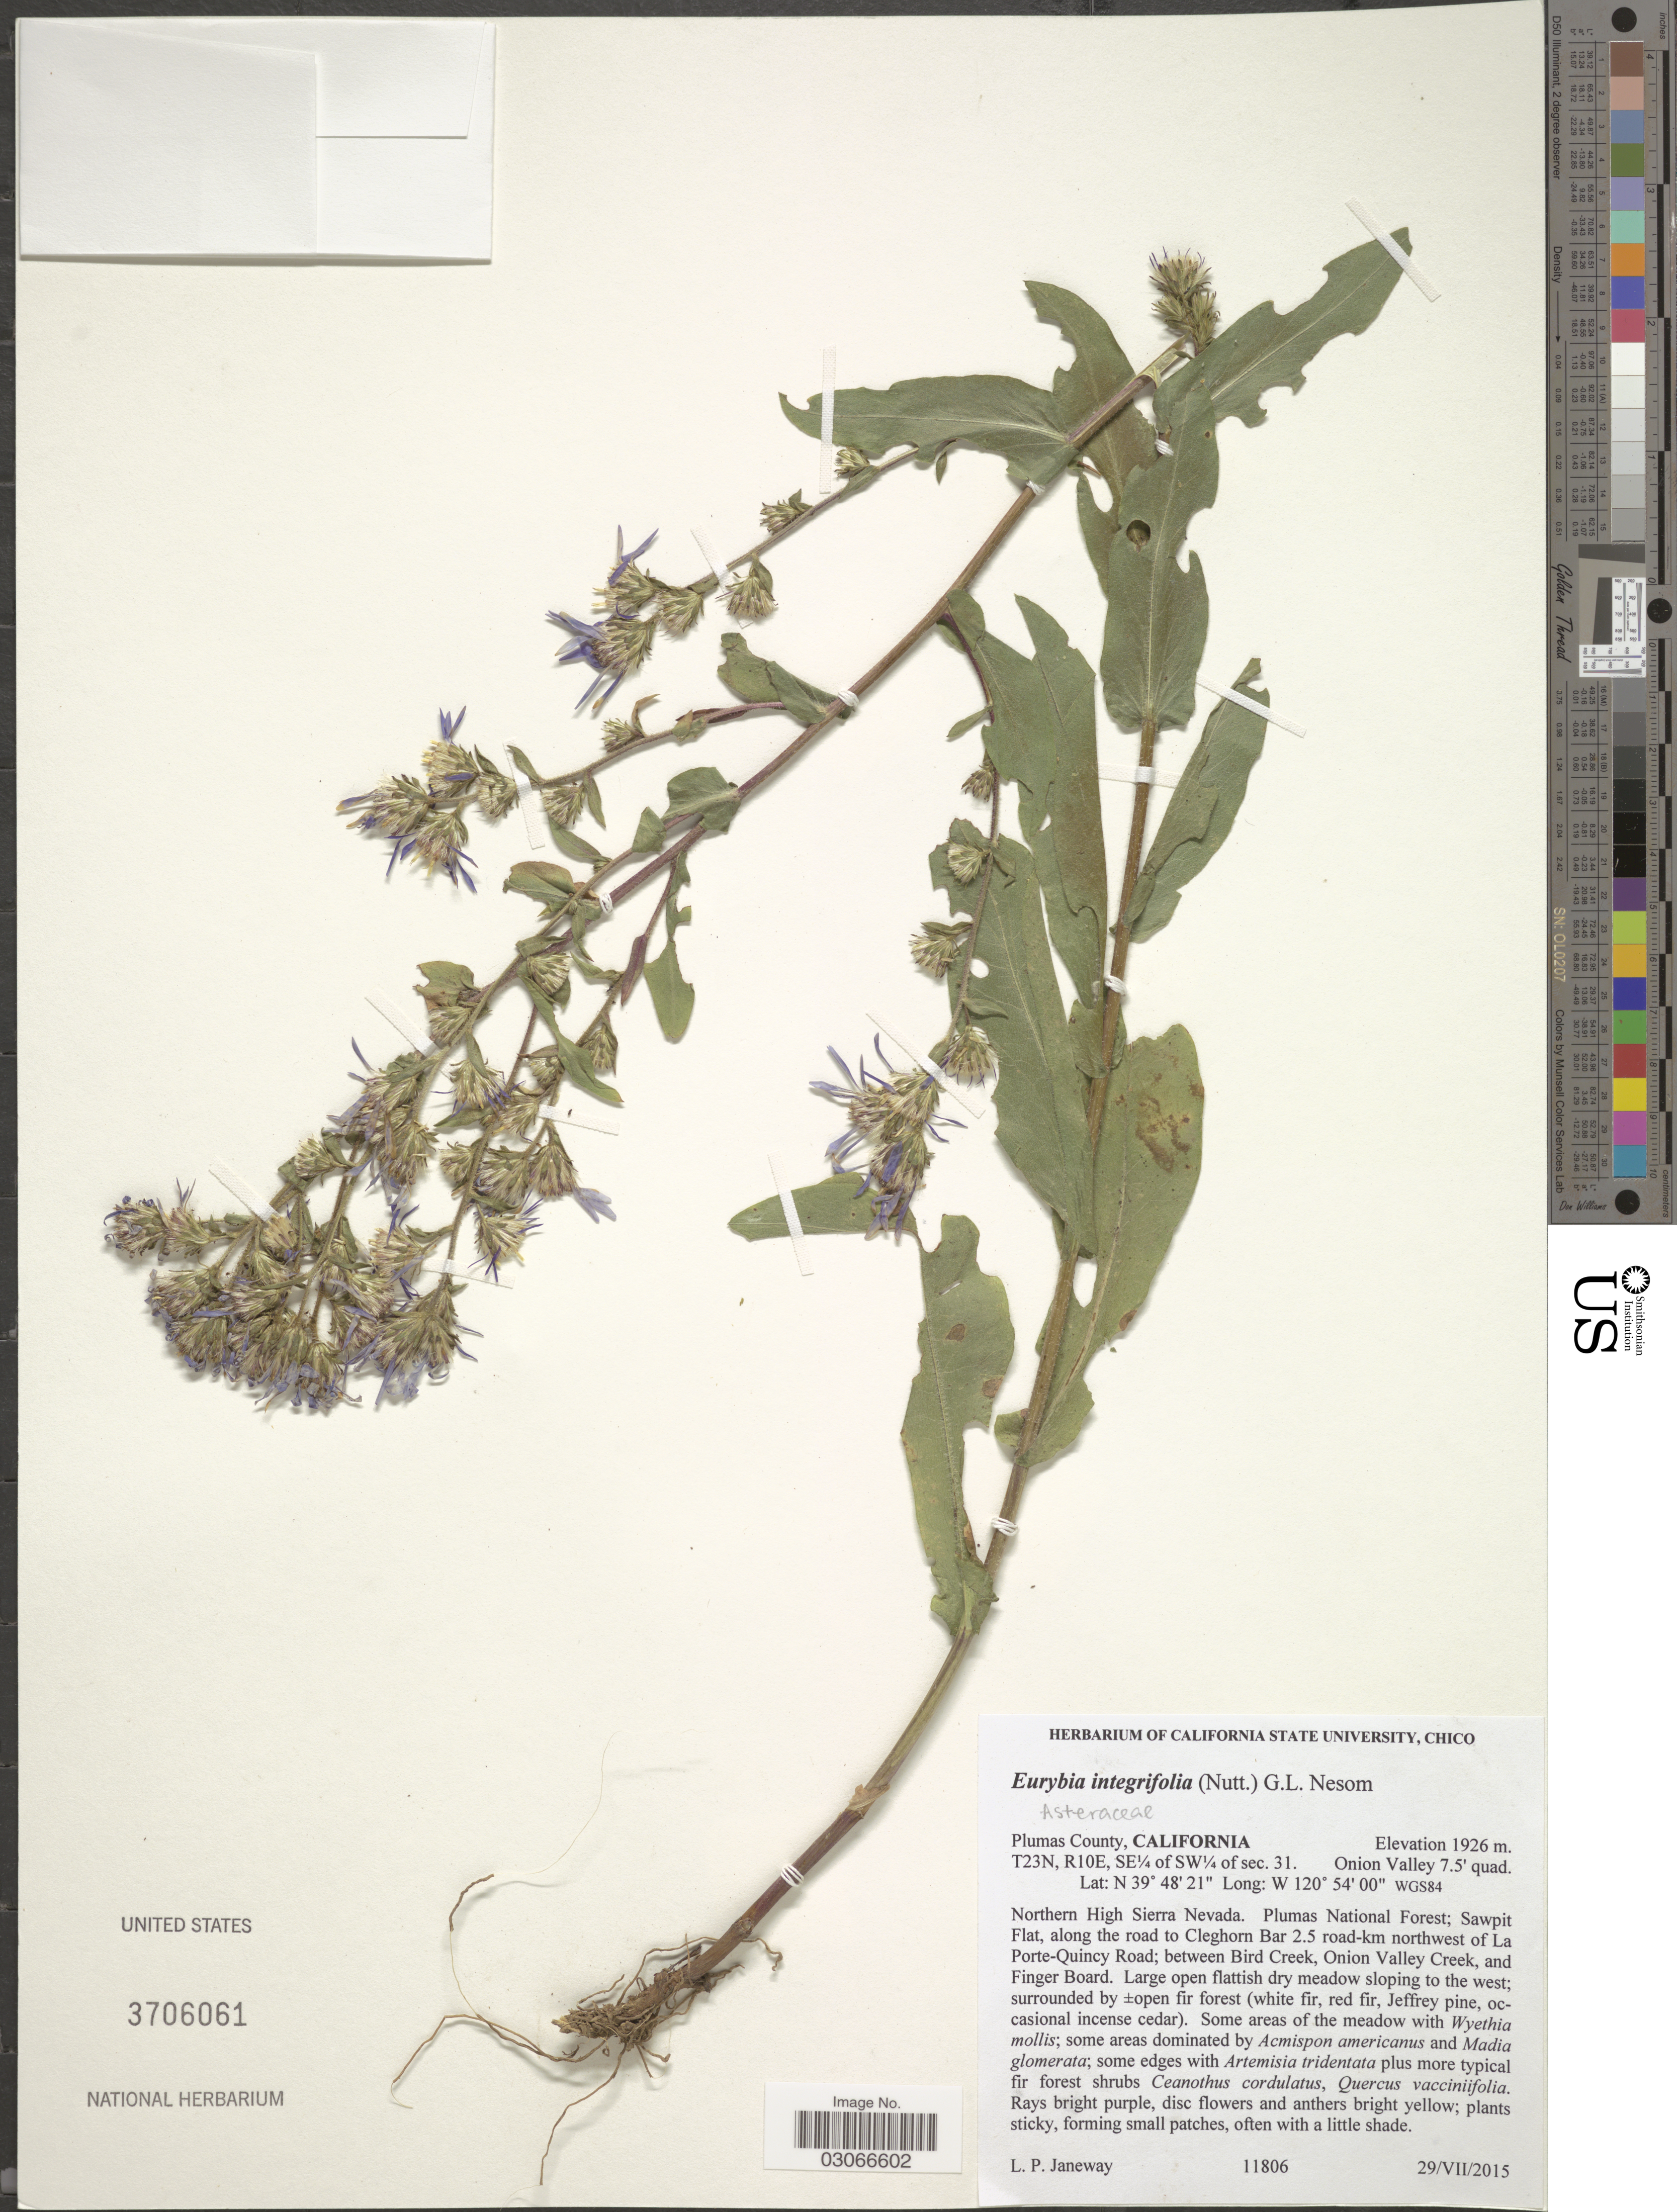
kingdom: Plantae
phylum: Tracheophyta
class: Magnoliopsida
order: Asterales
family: Asteraceae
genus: Eupatorium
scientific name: Eupatorium integrifolium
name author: Bertero ex Spreng.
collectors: L. P. Janeway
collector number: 11806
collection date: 2015-07-29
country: United States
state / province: California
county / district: Plumas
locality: Plumas County. T23N, R10E, SE¼ of SW¼ of sec.31. Onion Valley 7.5'quad. Northern High Sierra Nevada. Plumas National Forest; Sawpit Flat, along the road to Cleghorn Bar 2.5 road-km northwest of La Porte-Quincy Road; between Bird Creek, Onion Valley Creek, and Finger Board. WGS84.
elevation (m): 1926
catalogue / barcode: US 3706061